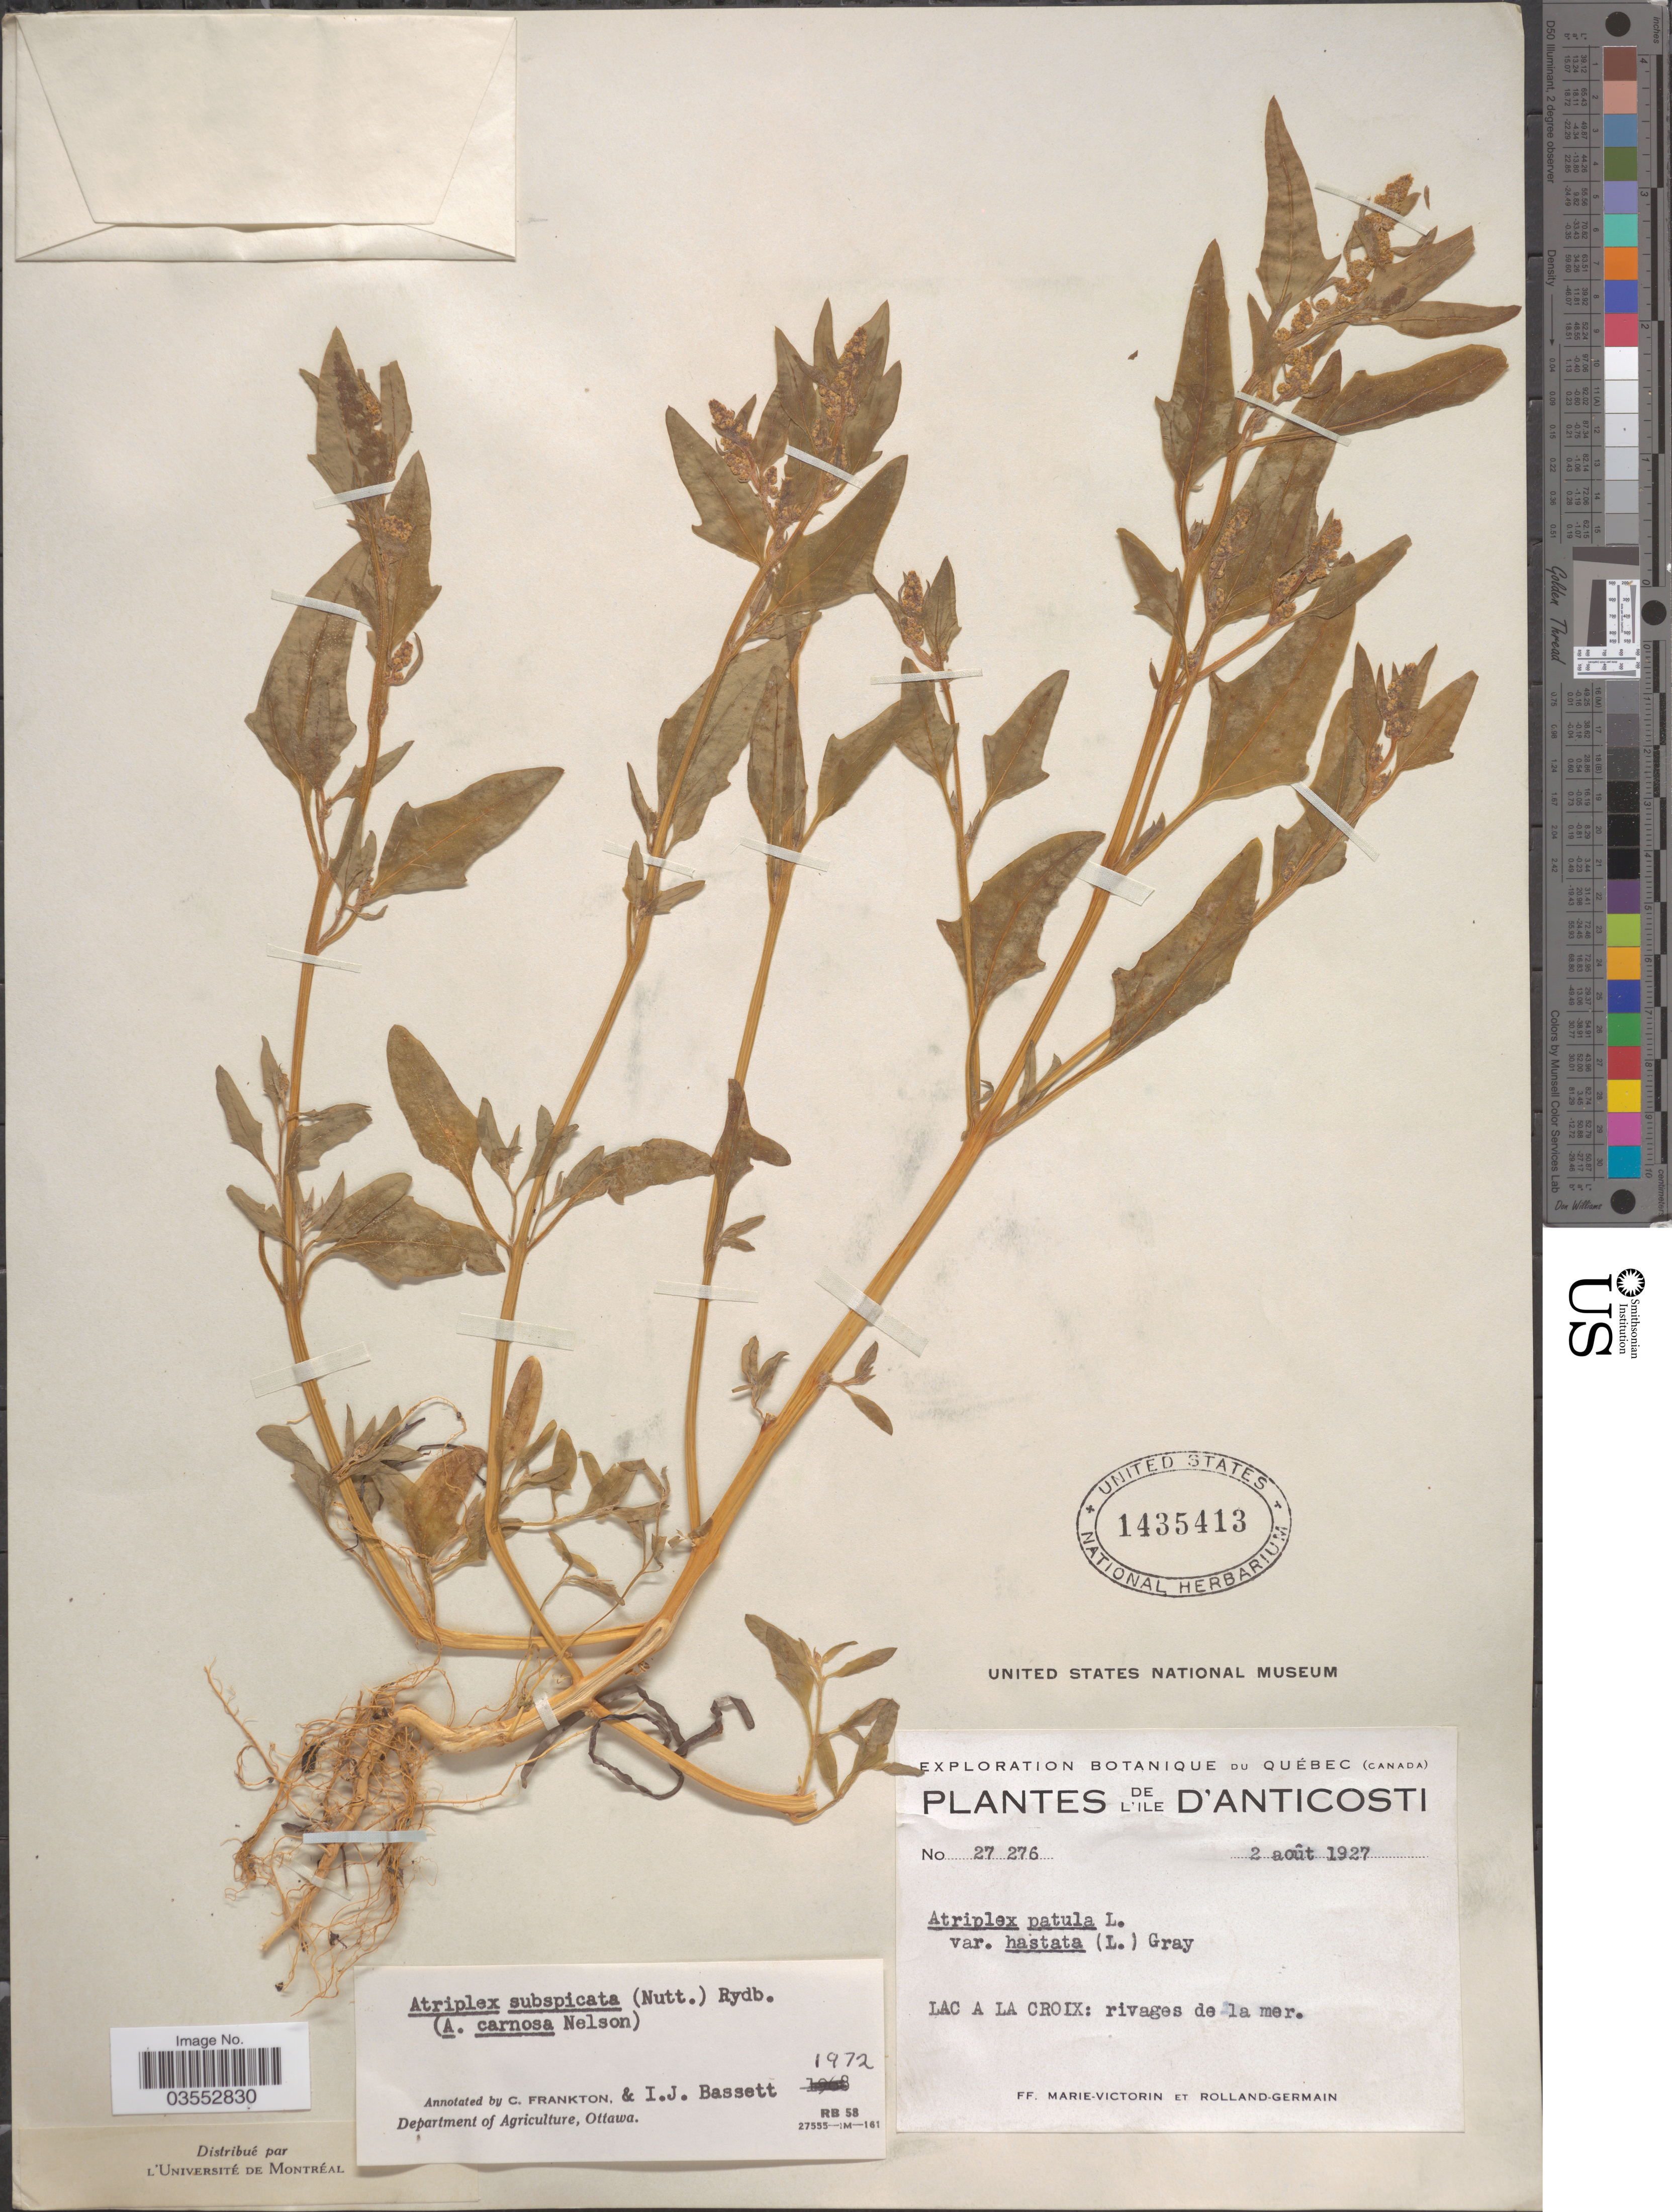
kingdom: Plantae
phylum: Tracheophyta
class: Magnoliopsida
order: Caryophyllales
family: Amaranthaceae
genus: Atriplex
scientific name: Atriplex subspicata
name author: (Nutt.) Rydb.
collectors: F. Marie-Victorin & Rolland-Germain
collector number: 27276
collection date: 1927-08-02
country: Canada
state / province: Quebec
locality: L'ile D'Anticosti. Lac a la Croix: rivages de la mer.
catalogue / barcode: US 1435413